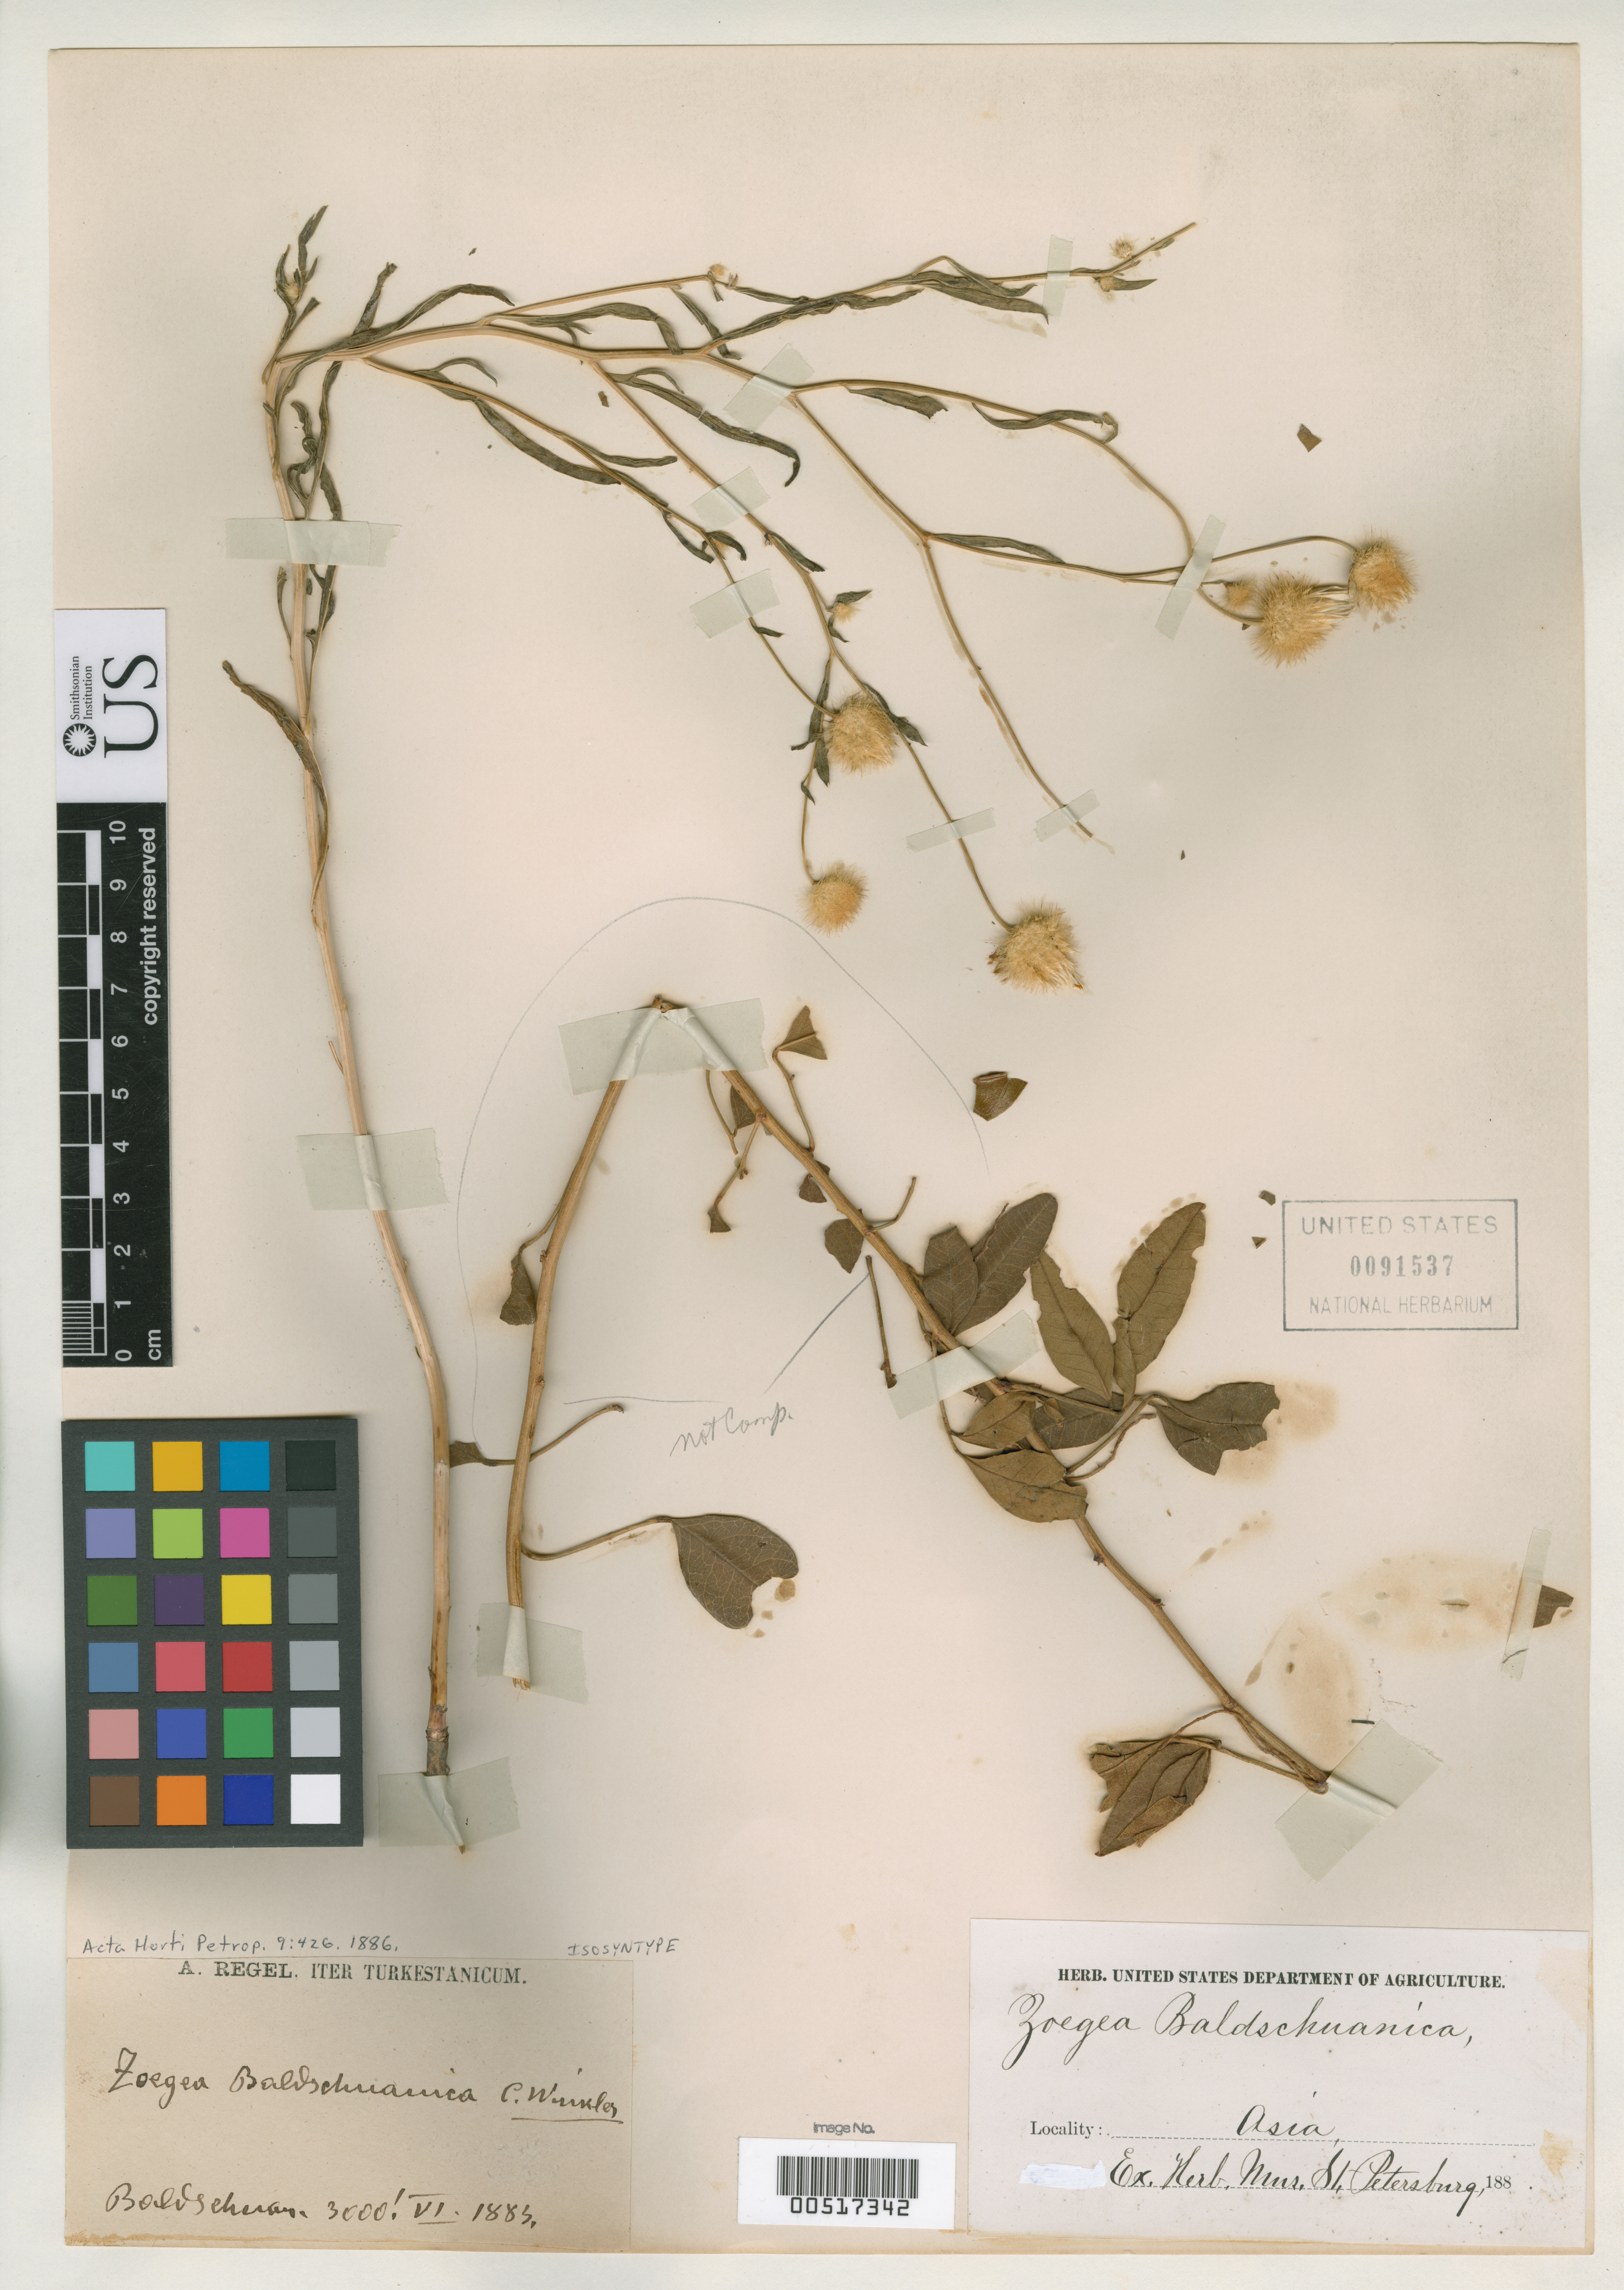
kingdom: Plantae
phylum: Tracheophyta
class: Magnoliopsida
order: Asterales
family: Asteraceae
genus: Zoegea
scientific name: Zoegea baldschuanica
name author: C. Winkl.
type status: Isosyntype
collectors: A. Regel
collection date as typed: Jun 1885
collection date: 1885-06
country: Uzbekistan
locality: Baldschuan.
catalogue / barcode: US 91537